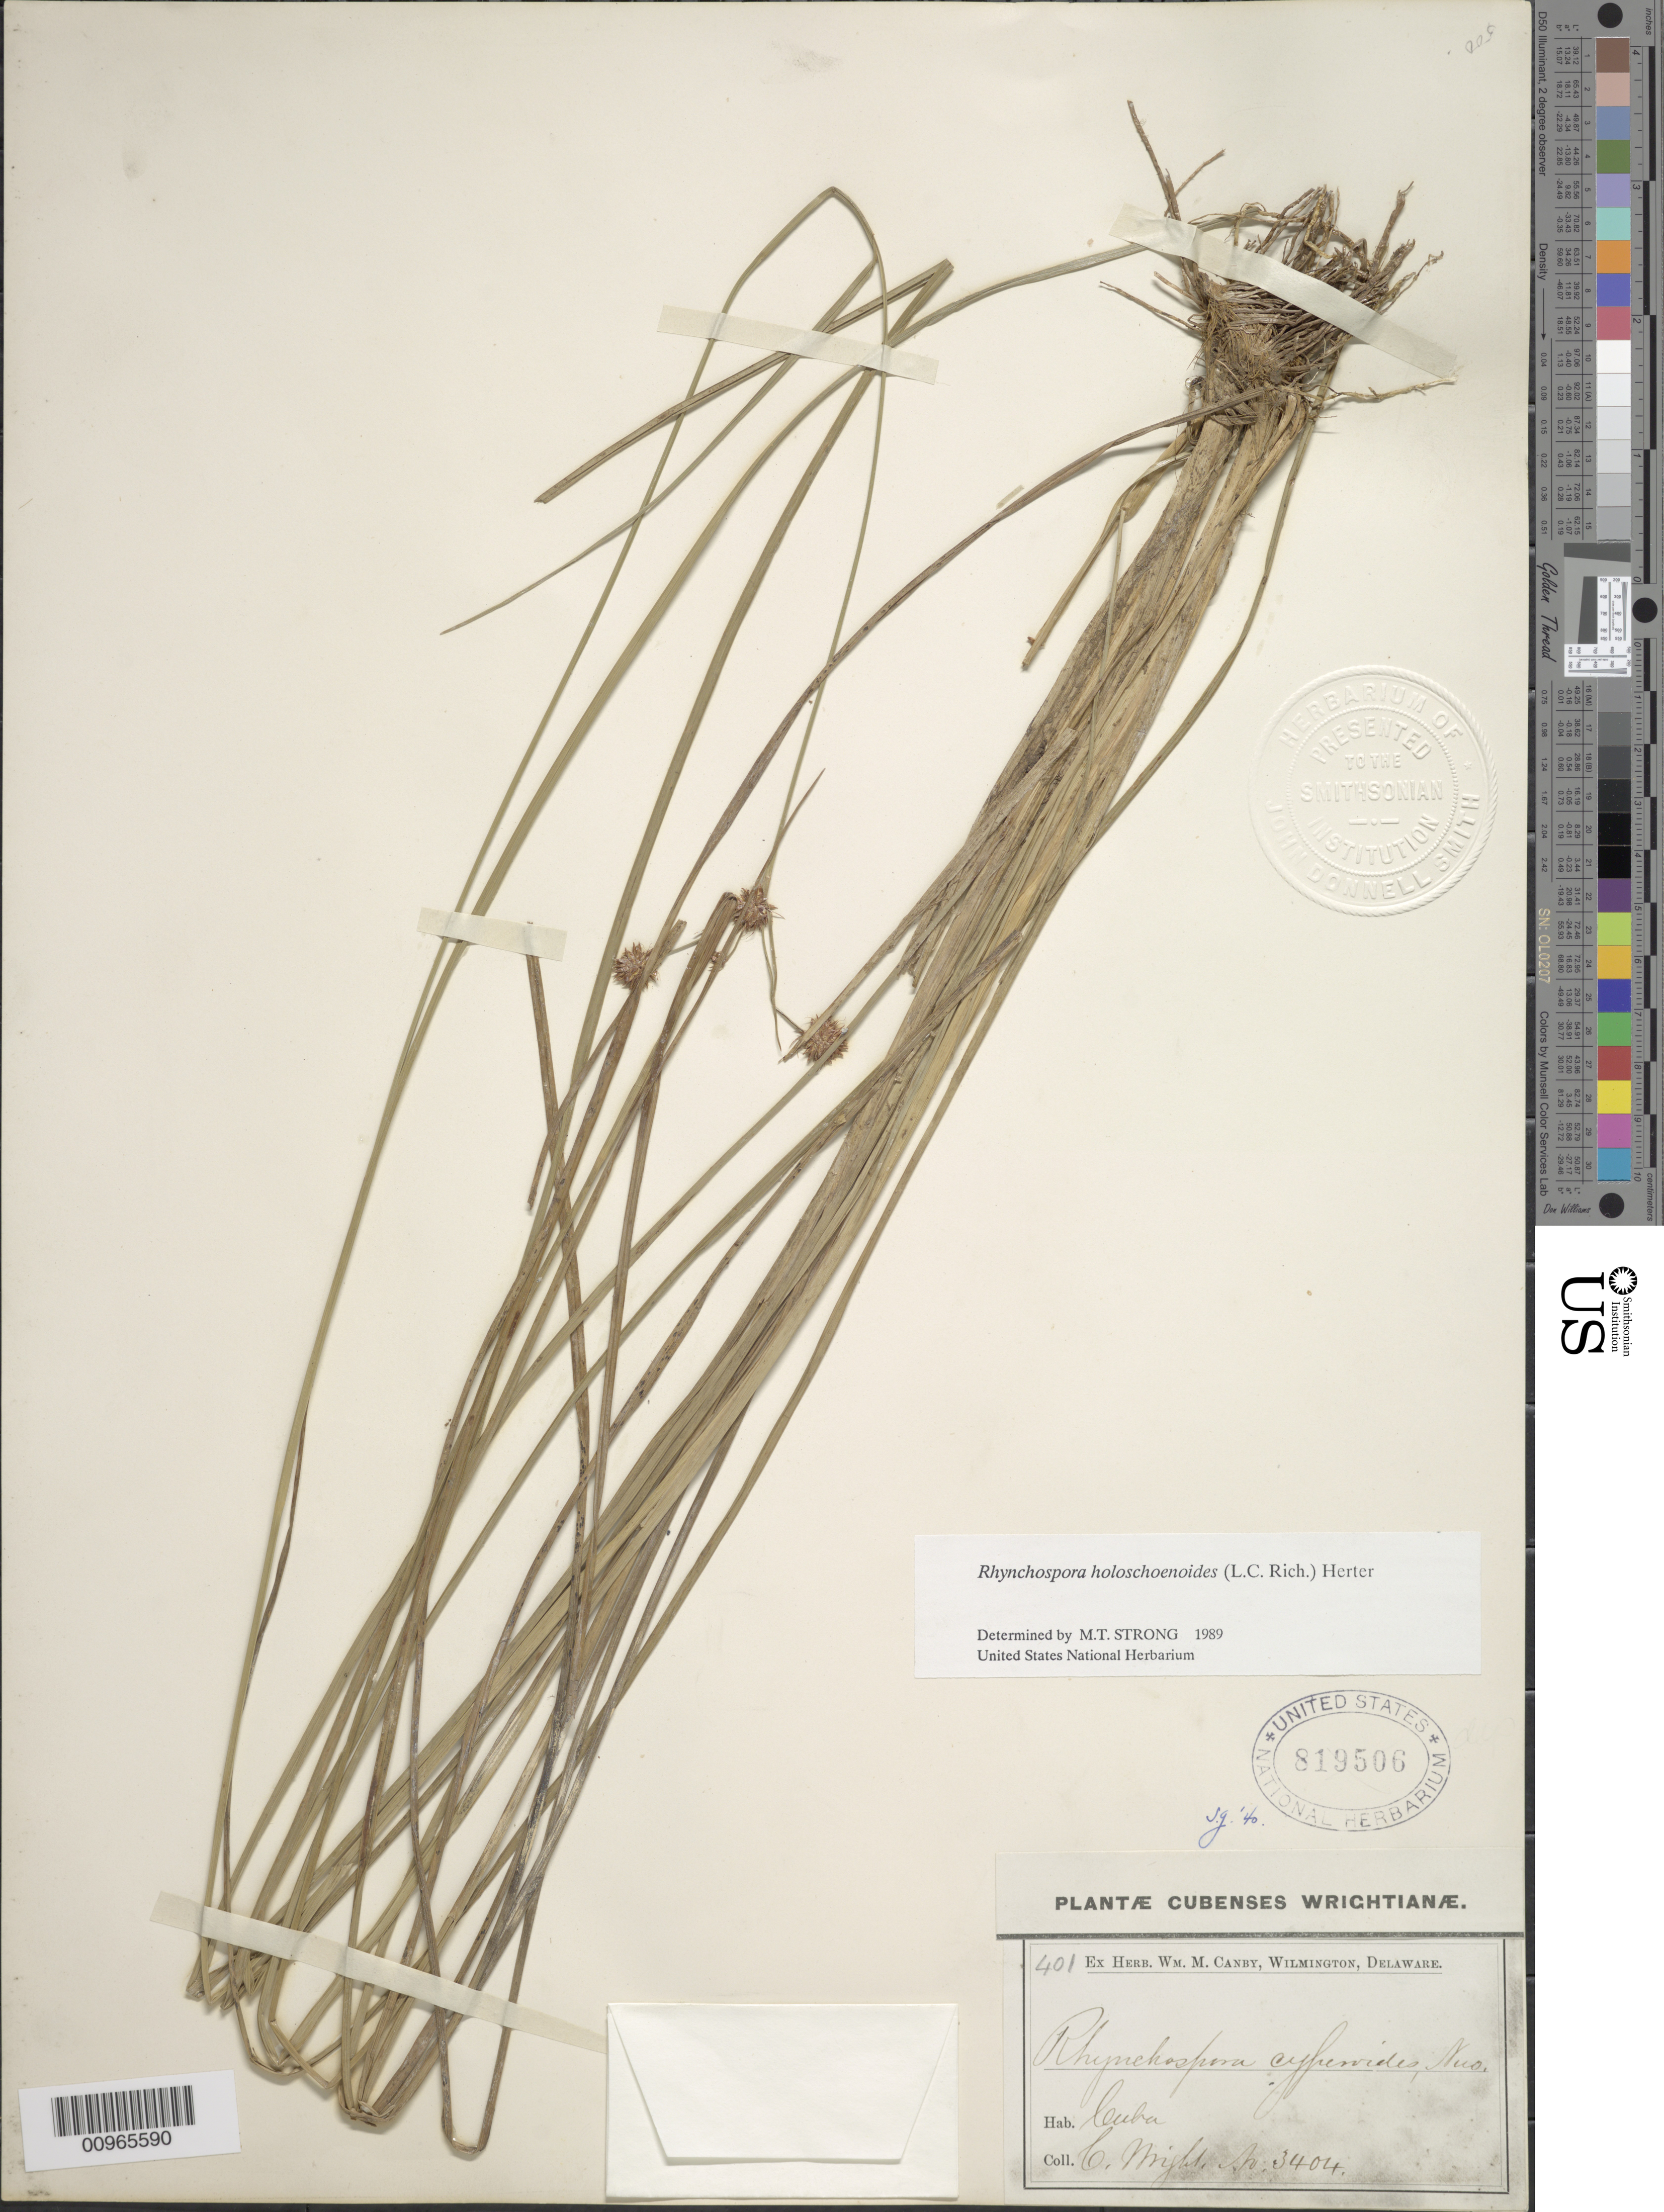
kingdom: Plantae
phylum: Tracheophyta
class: Liliopsida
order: Poales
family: Cyperaceae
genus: Rhynchospora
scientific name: Rhynchospora holoschoenoides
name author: (Rich.) Herter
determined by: Strong, M. T., (US), Smithsonian Institution - National Museum of Natural History (UNITED STATES)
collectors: C. Wright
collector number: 3404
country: Cuba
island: Cuba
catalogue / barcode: US 819506